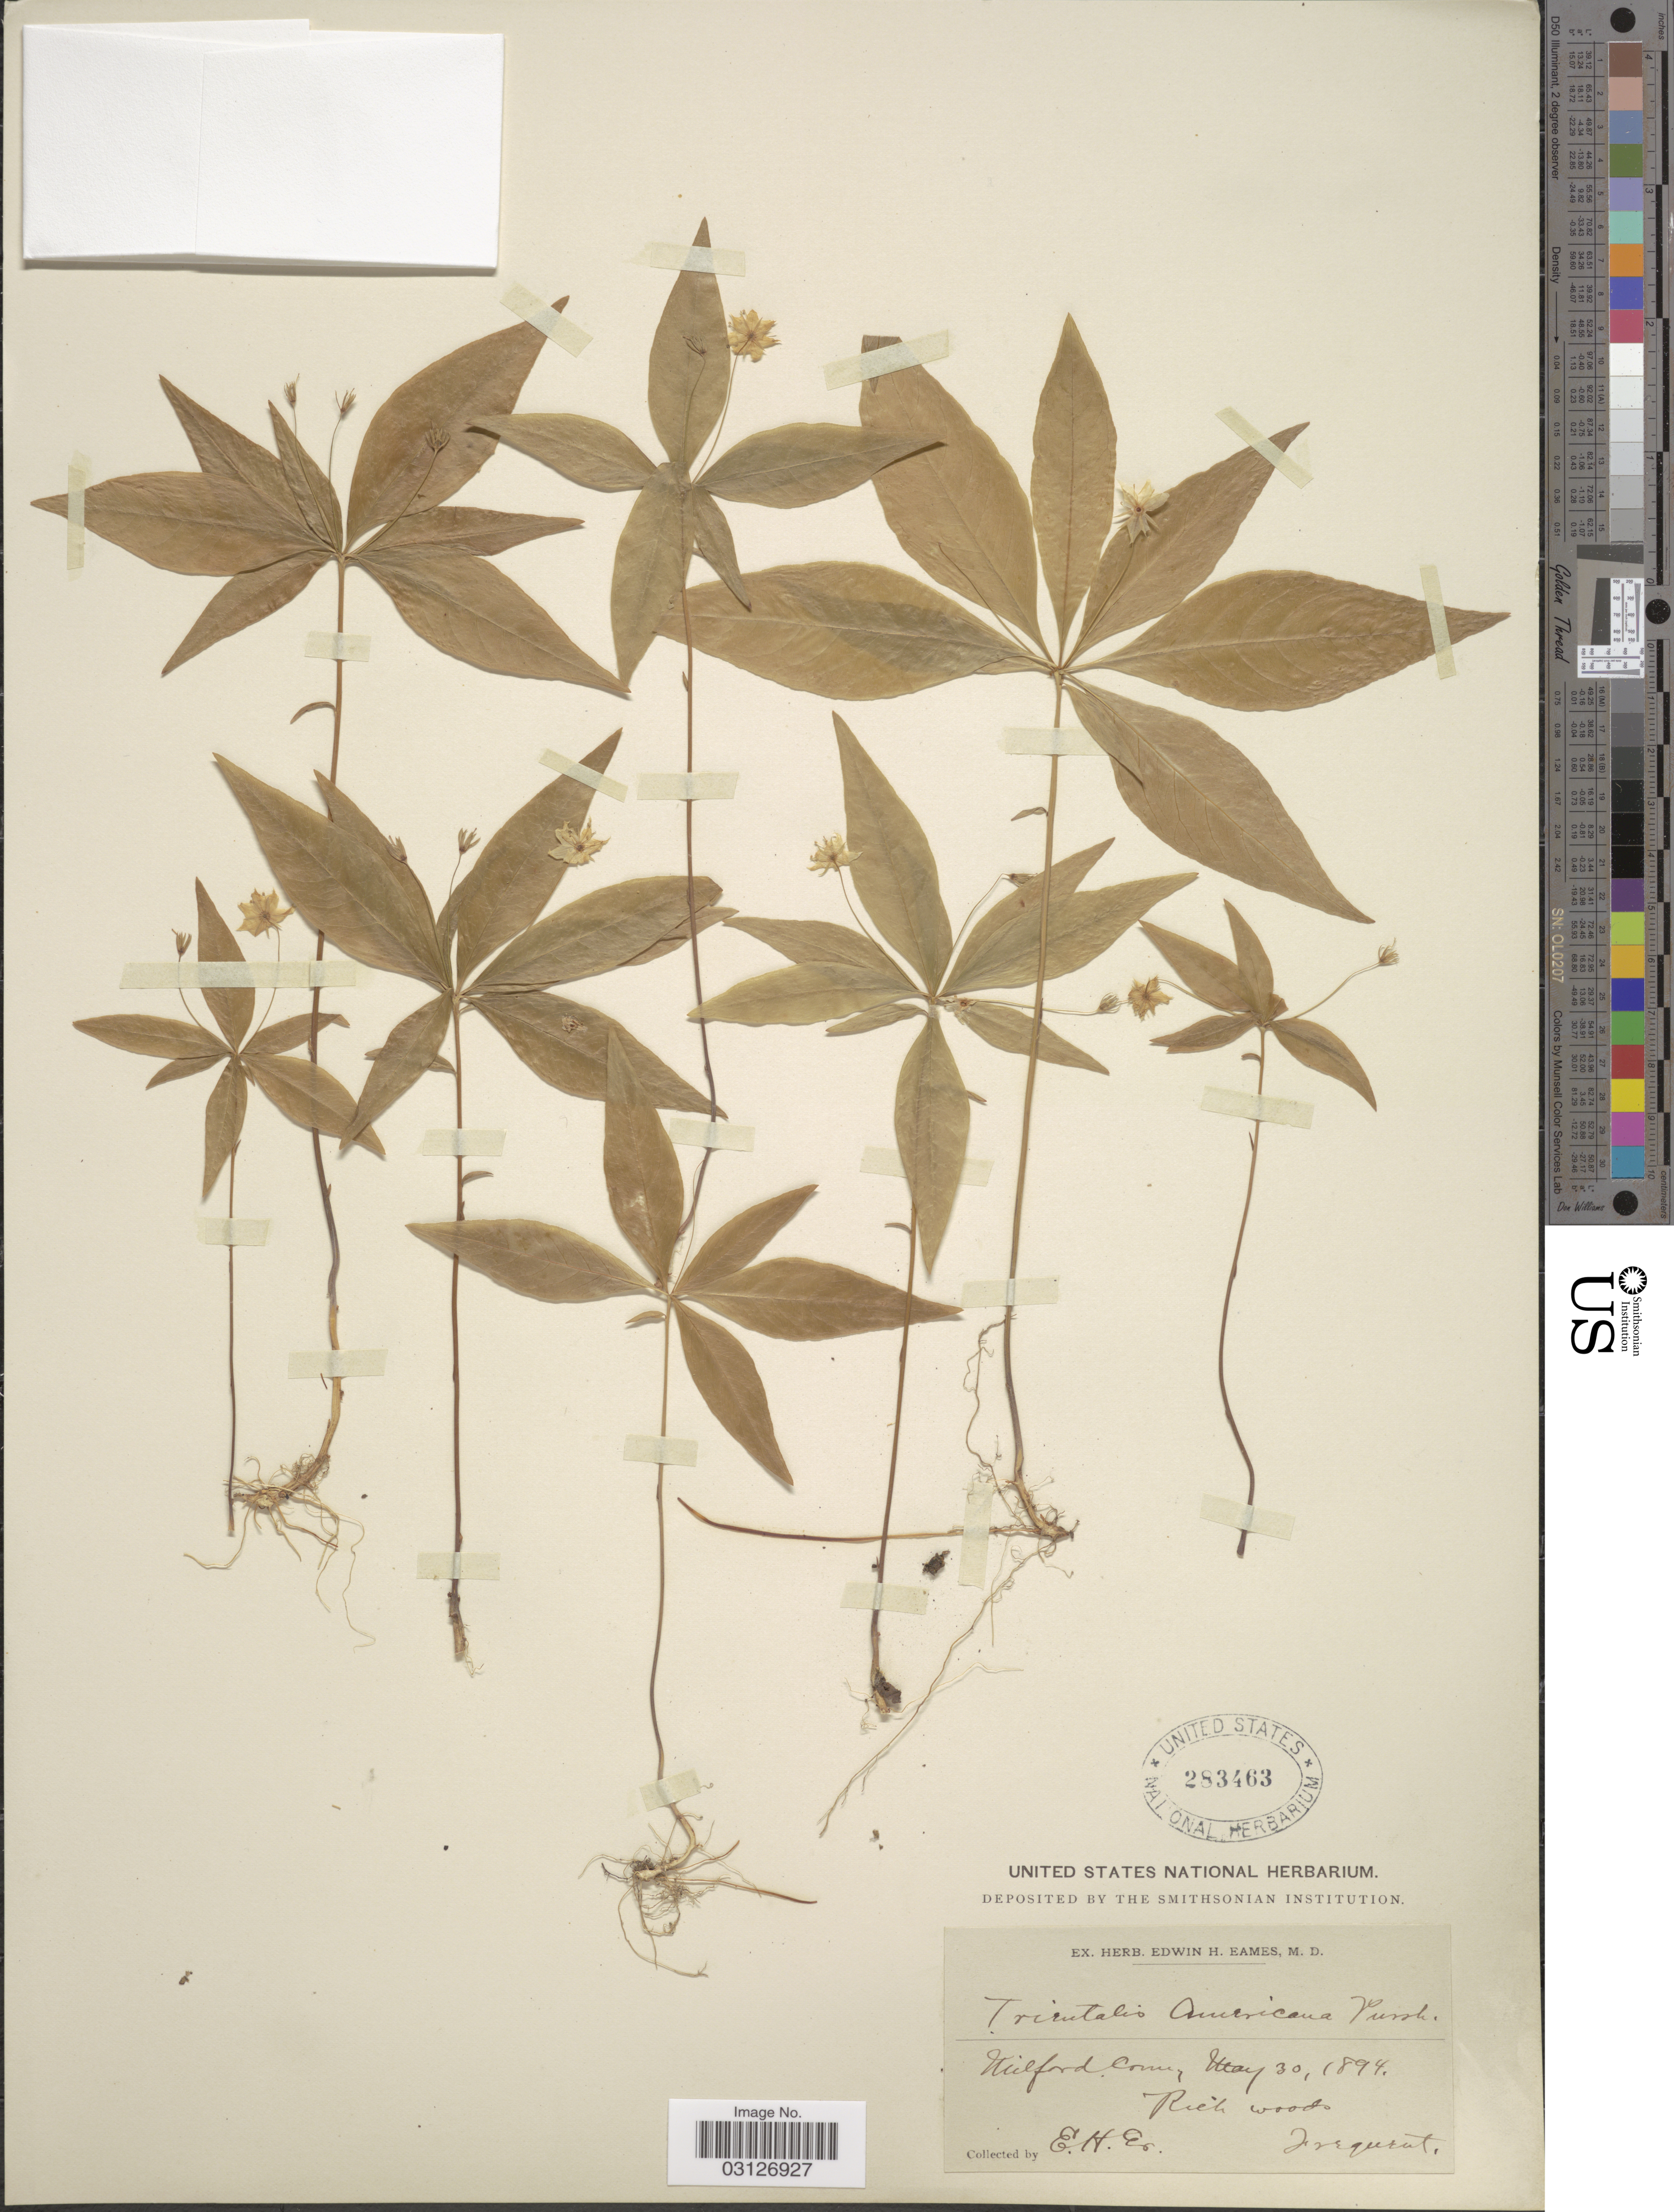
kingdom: Plantae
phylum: Tracheophyta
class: Magnoliopsida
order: Ericales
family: Primulaceae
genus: Trientalis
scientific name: Trientalis americana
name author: Pursh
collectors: E. H. Eames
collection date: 1894-05-30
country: United States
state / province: Connecticut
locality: Wilford. Conn.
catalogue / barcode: US 283463